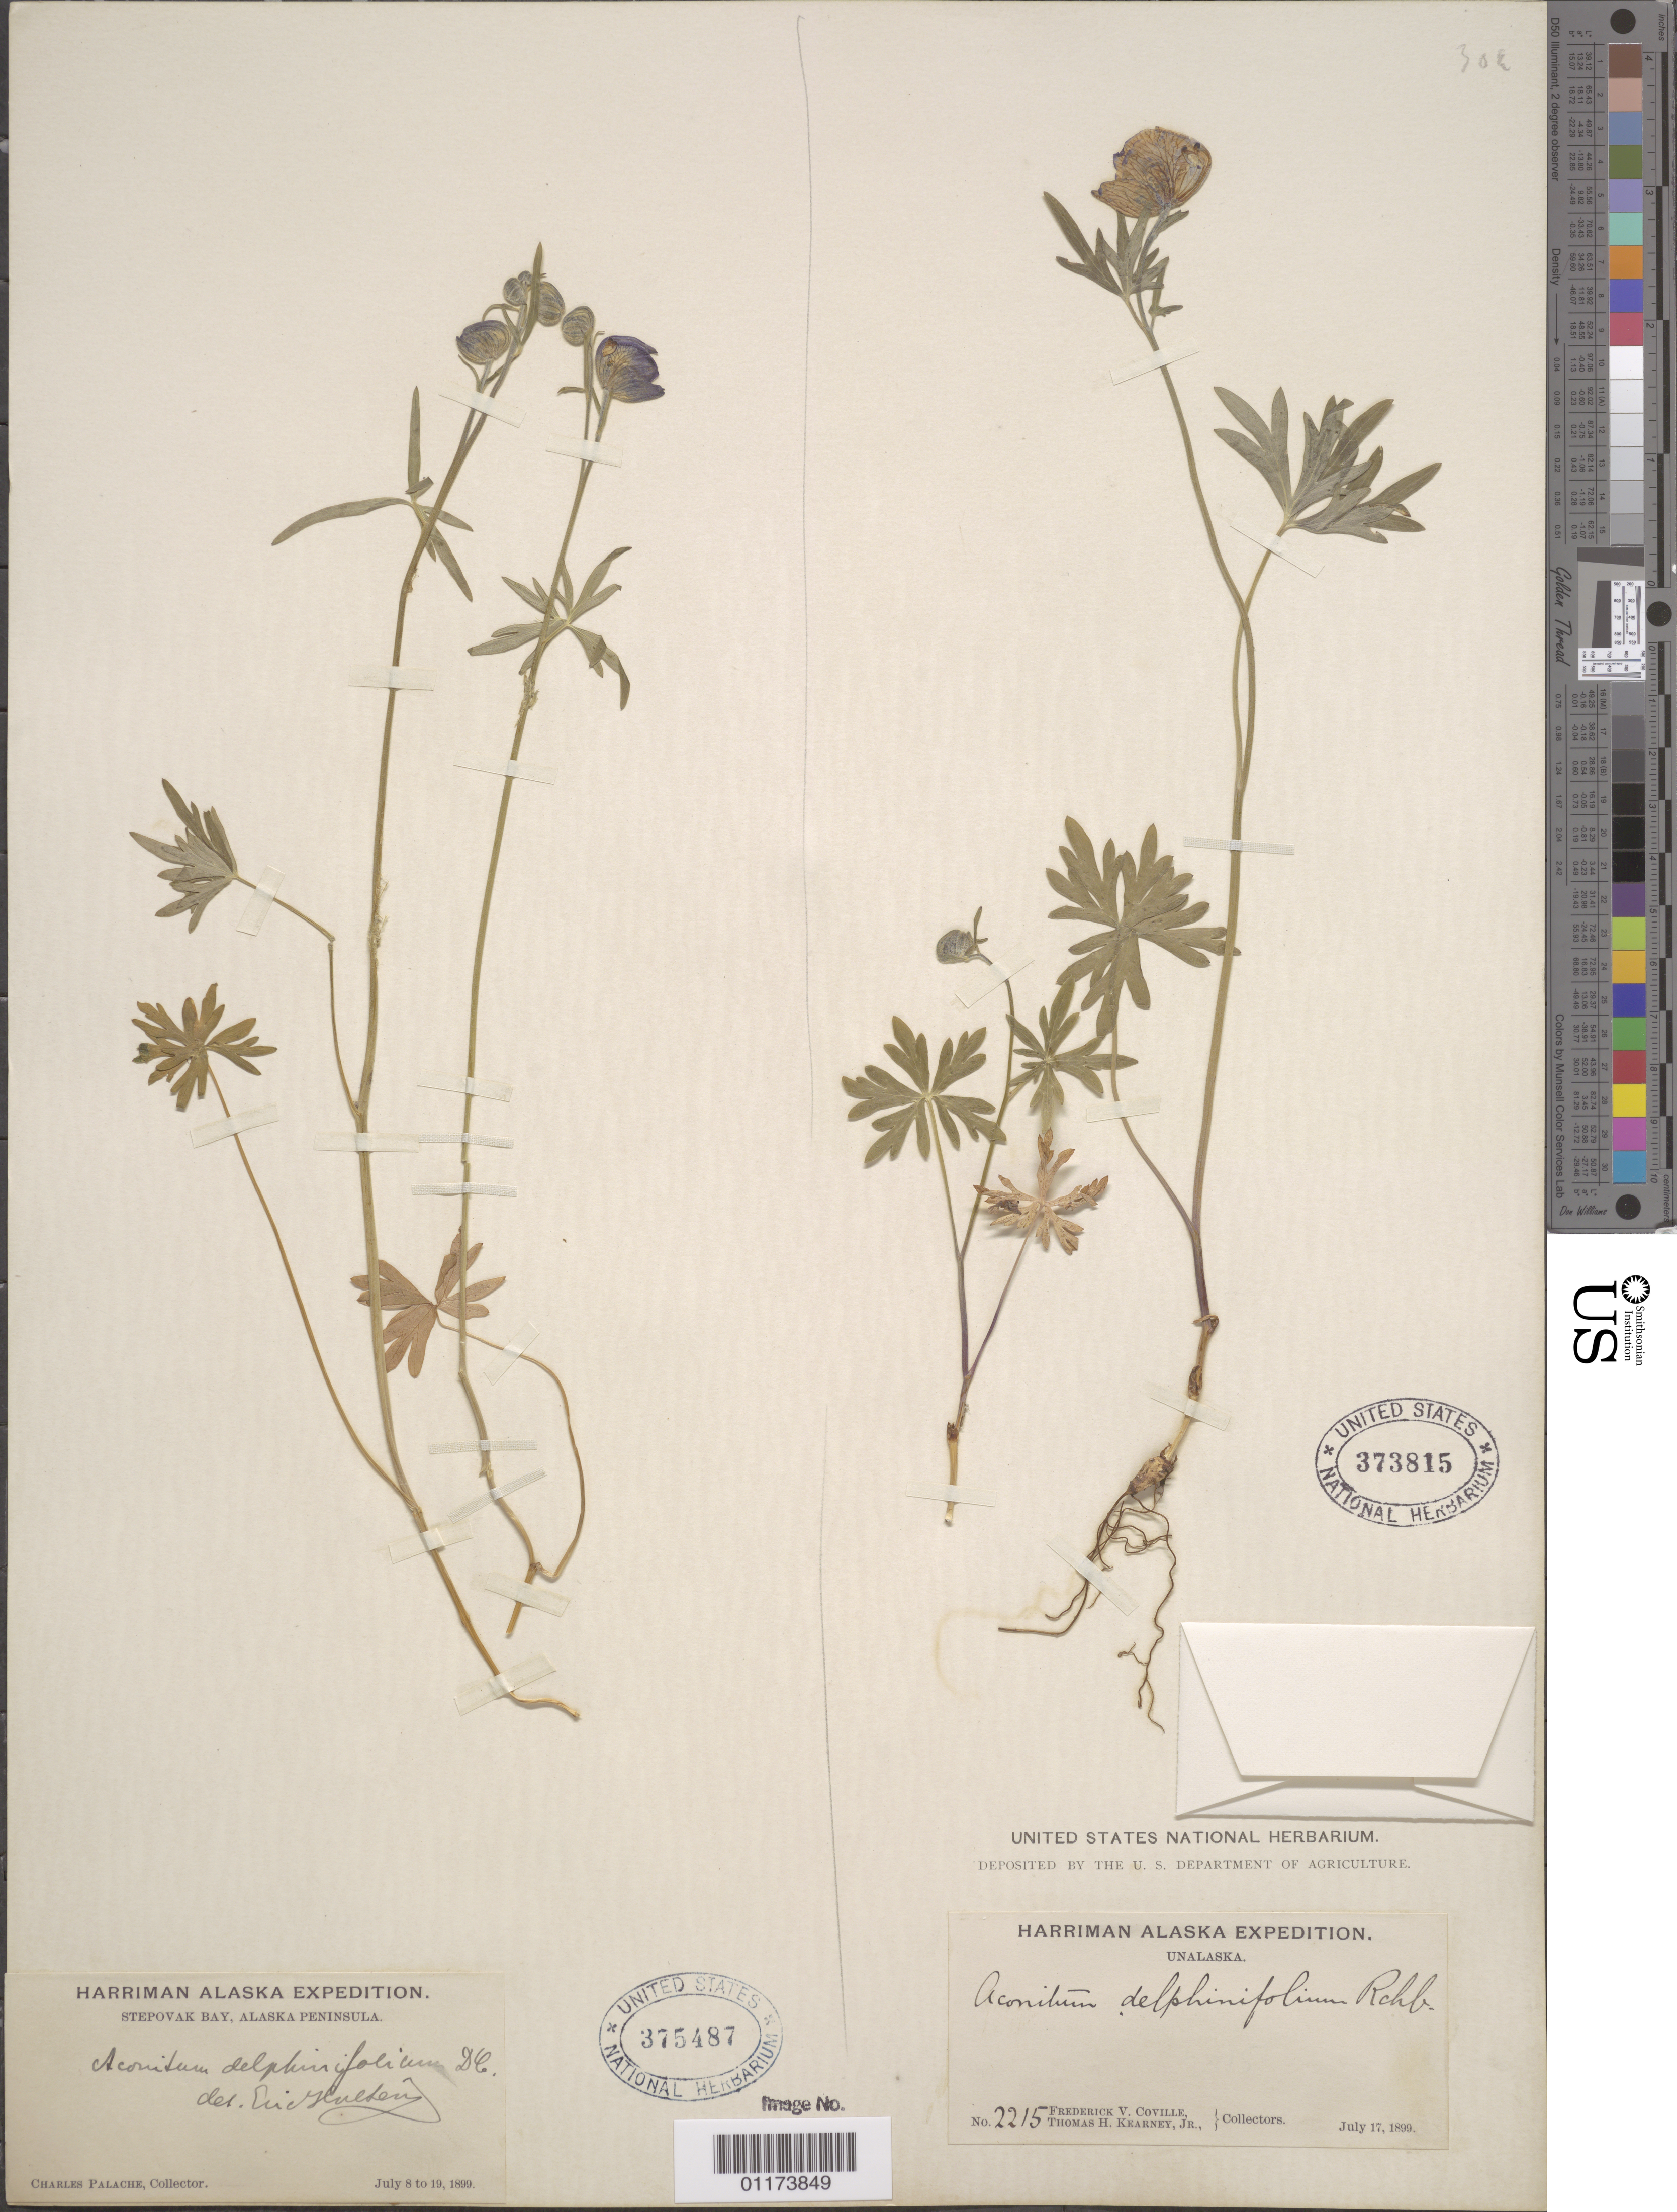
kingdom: Plantae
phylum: Tracheophyta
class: Magnoliopsida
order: Ranunculales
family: Ranunculaceae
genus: Aconitum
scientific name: Aconitum delphinifolium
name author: DC.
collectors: F. V. Coville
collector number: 2215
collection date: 1899-07-17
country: United States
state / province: Alaska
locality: Unalaska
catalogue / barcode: US 373815